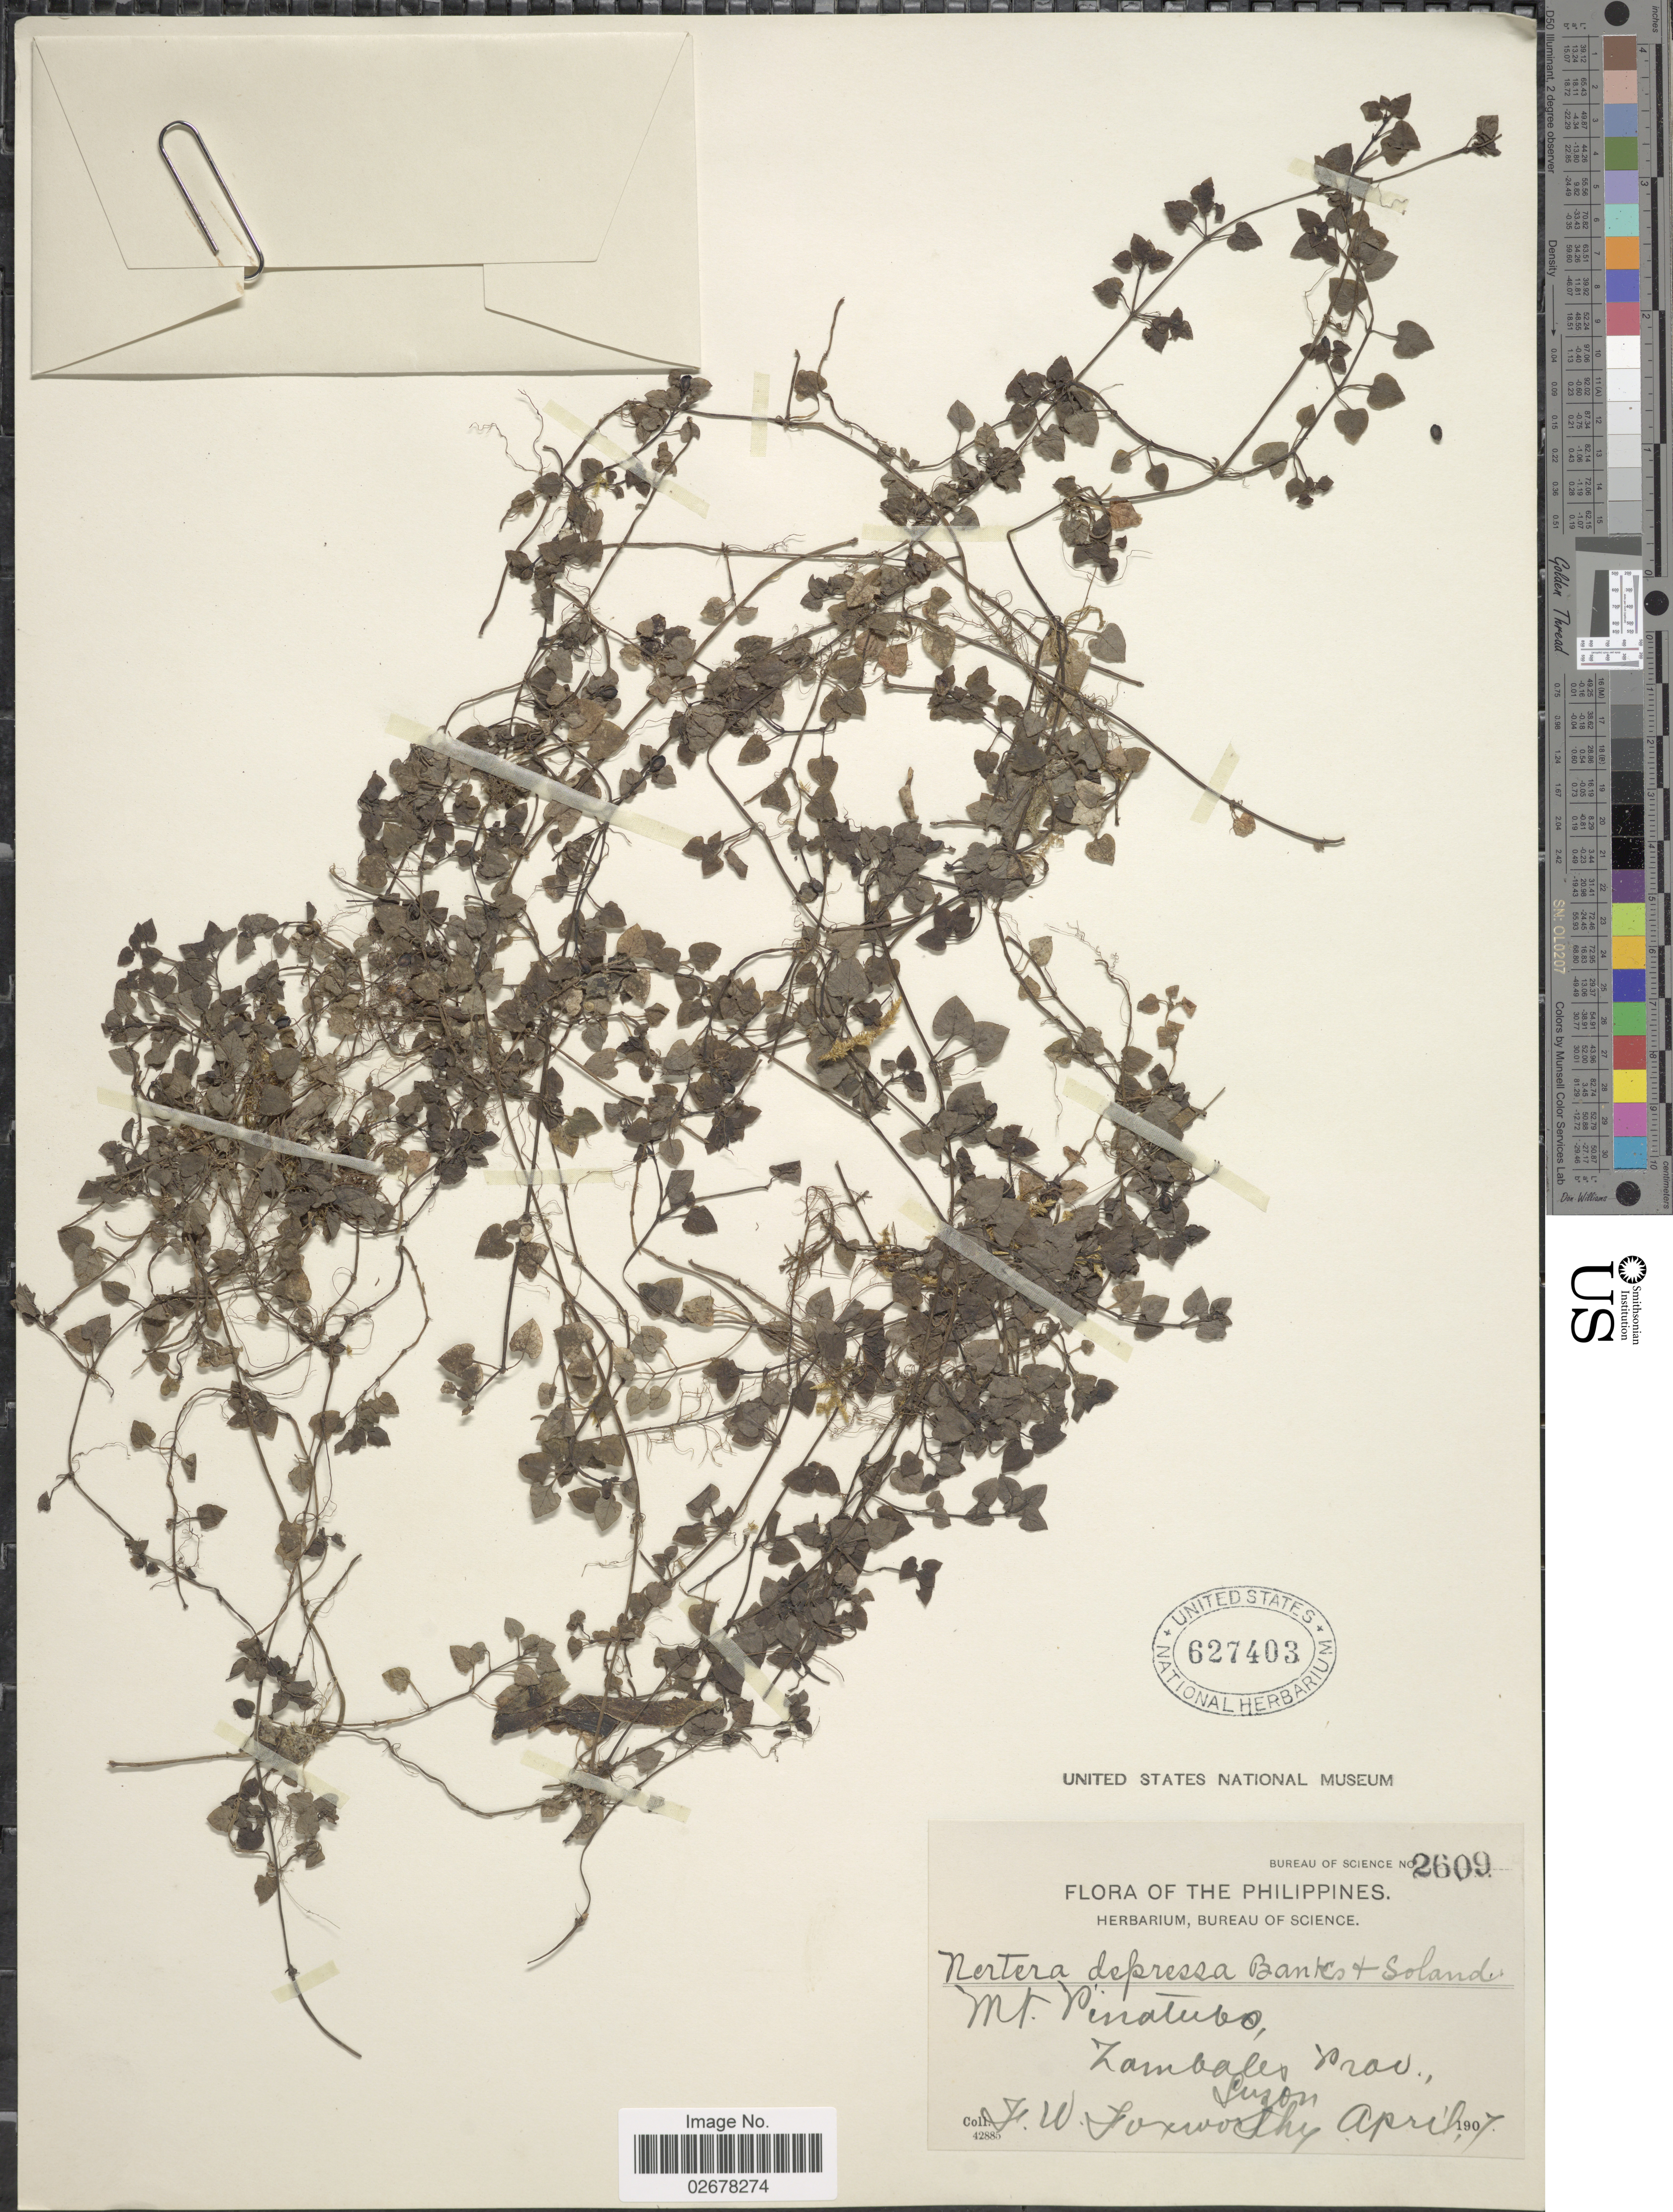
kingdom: Plantae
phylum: Tracheophyta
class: Magnoliopsida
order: Gentianales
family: Rubiaceae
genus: Nertera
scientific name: Nertera depressa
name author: Banks & Sol. ex Gaertn.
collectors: F. W. Foxworthy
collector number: Bureau of Science 2609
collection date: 1907-04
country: Philippines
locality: Mt. Pinatubo, Zambales Prov. Luzon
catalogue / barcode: US 627403